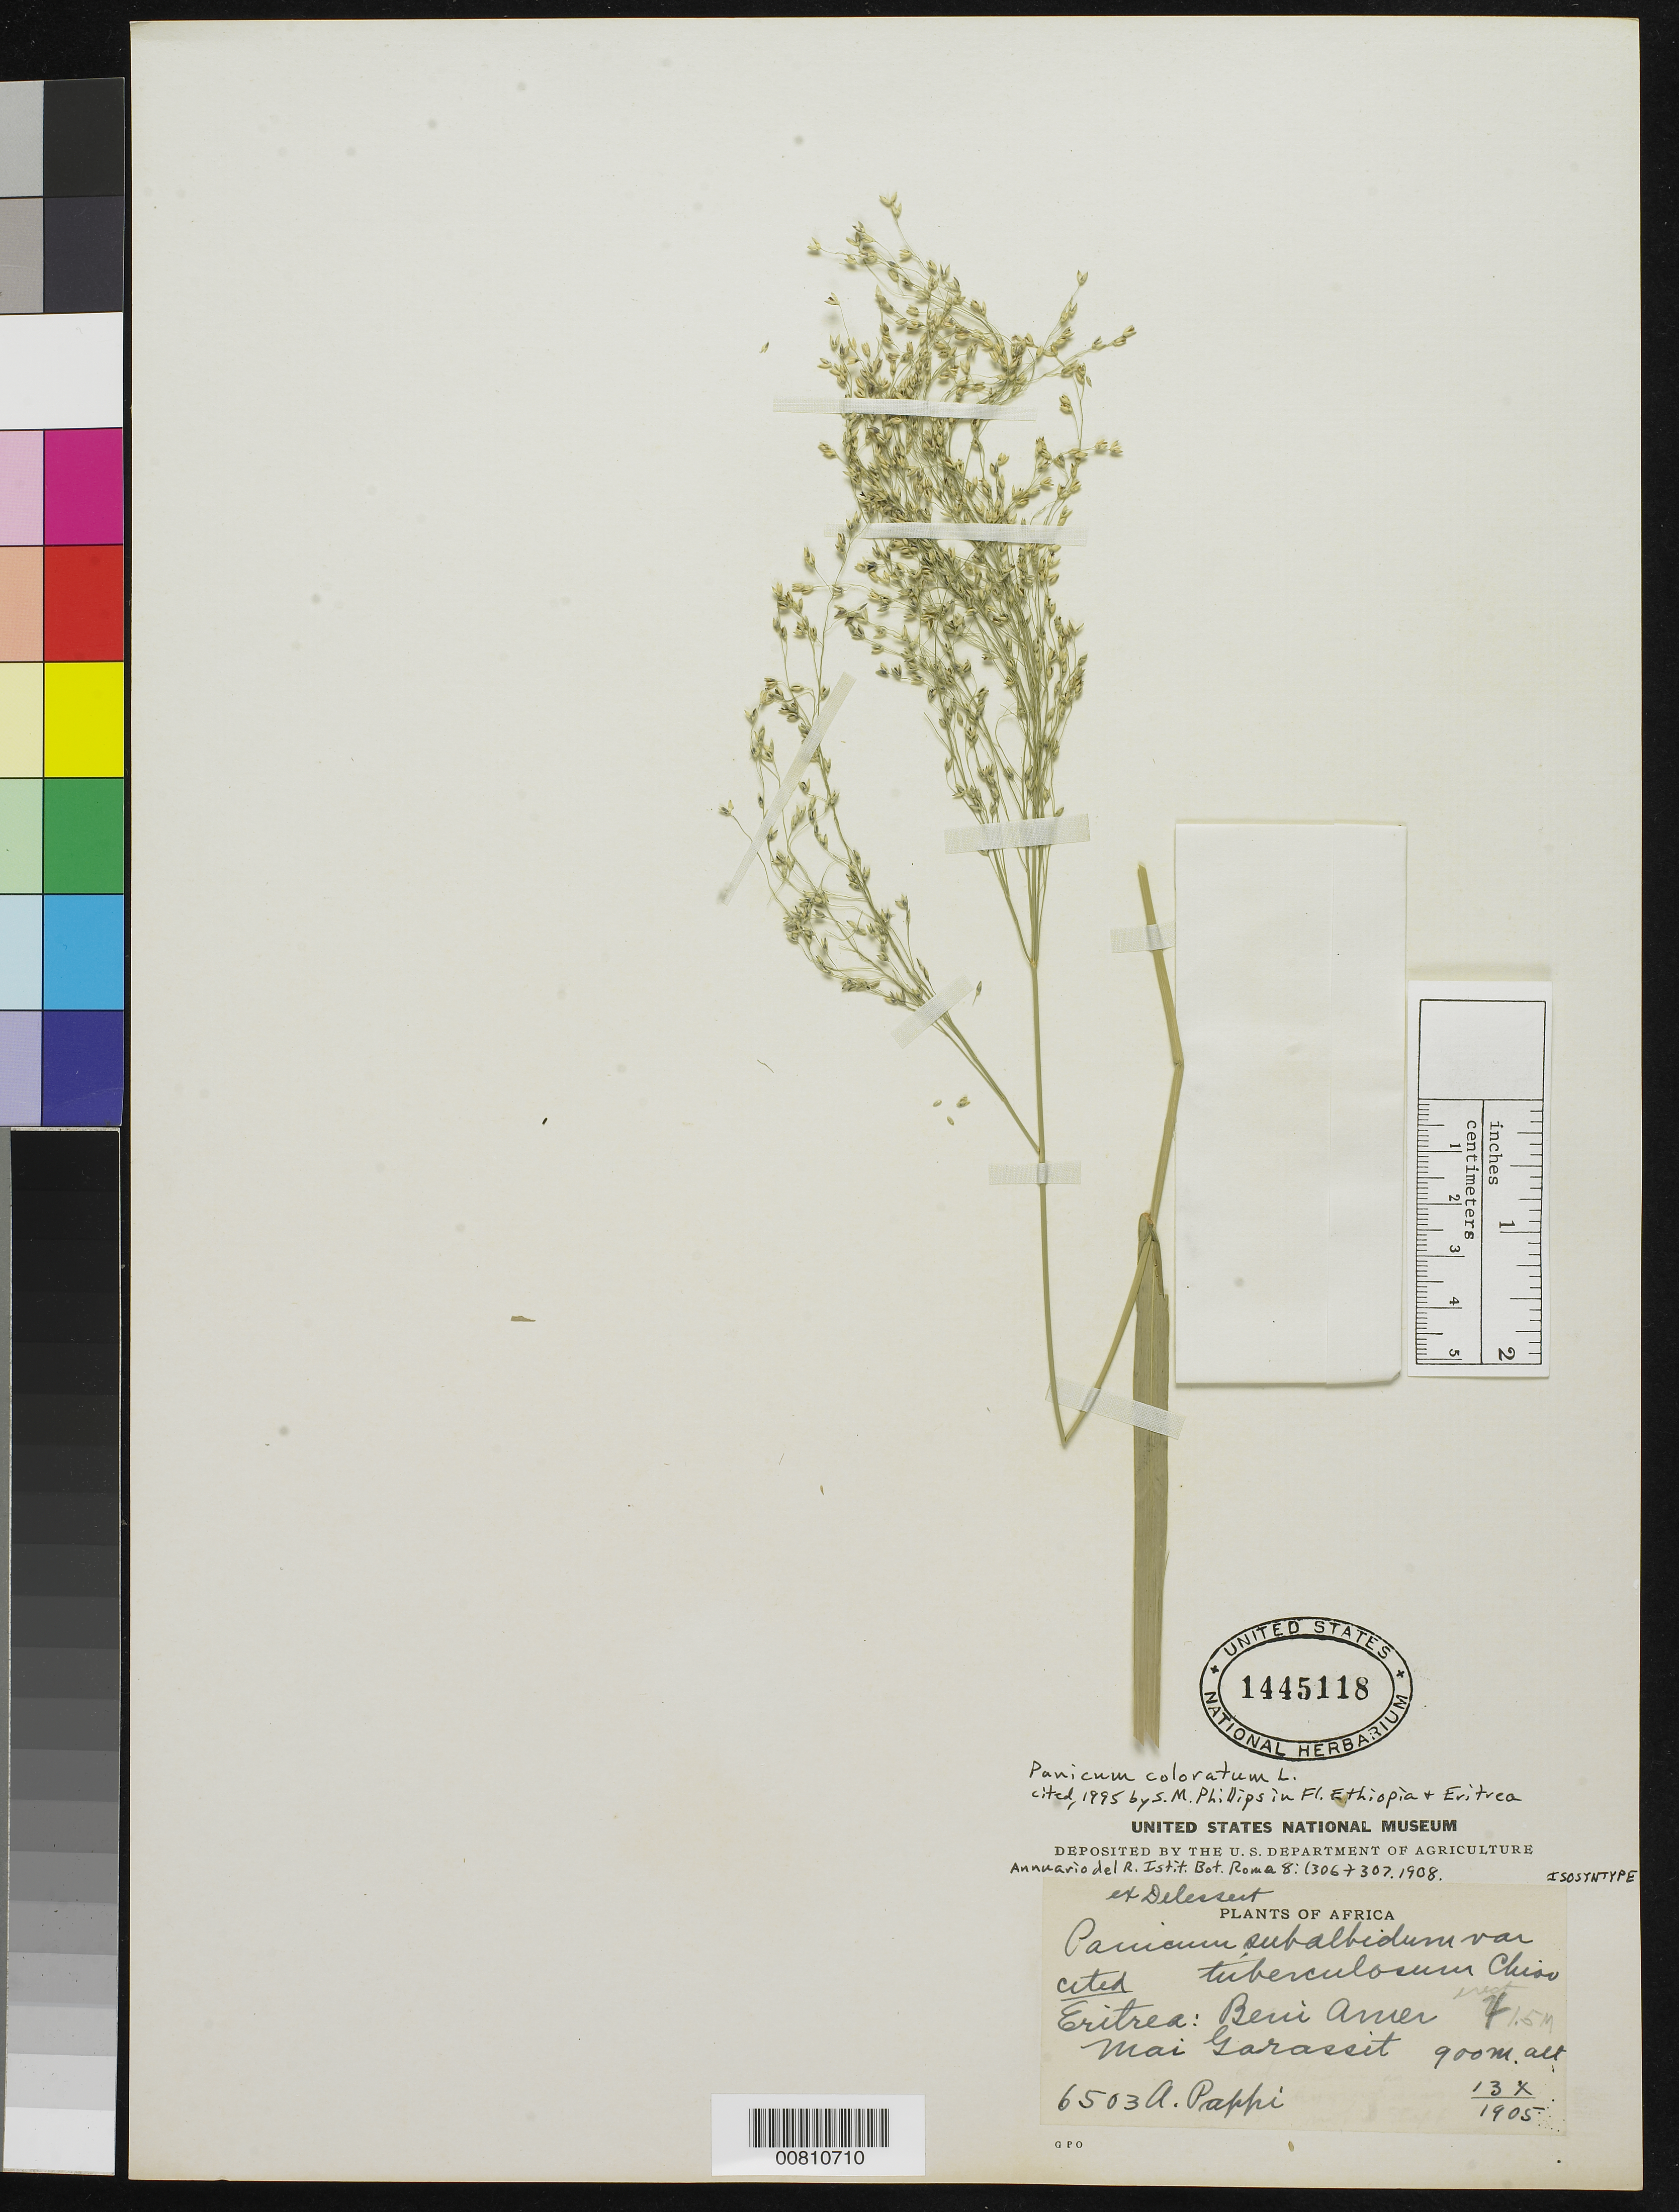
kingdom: Plantae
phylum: Tracheophyta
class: Liliopsida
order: Poales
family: Poaceae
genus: Panicum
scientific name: Panicum subalbidum var. tuberculosum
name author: Chiov.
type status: Isosyntype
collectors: A. Pappi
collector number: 6503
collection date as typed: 13 Oct 1905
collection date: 1905-10-13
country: Eritrea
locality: Eritrea: Beni Amer, Mai Garassit.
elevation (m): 900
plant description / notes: Cited 1995 by S.M. Phillip in Fl. Ethiopia & Eritrea.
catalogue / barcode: US 1445118